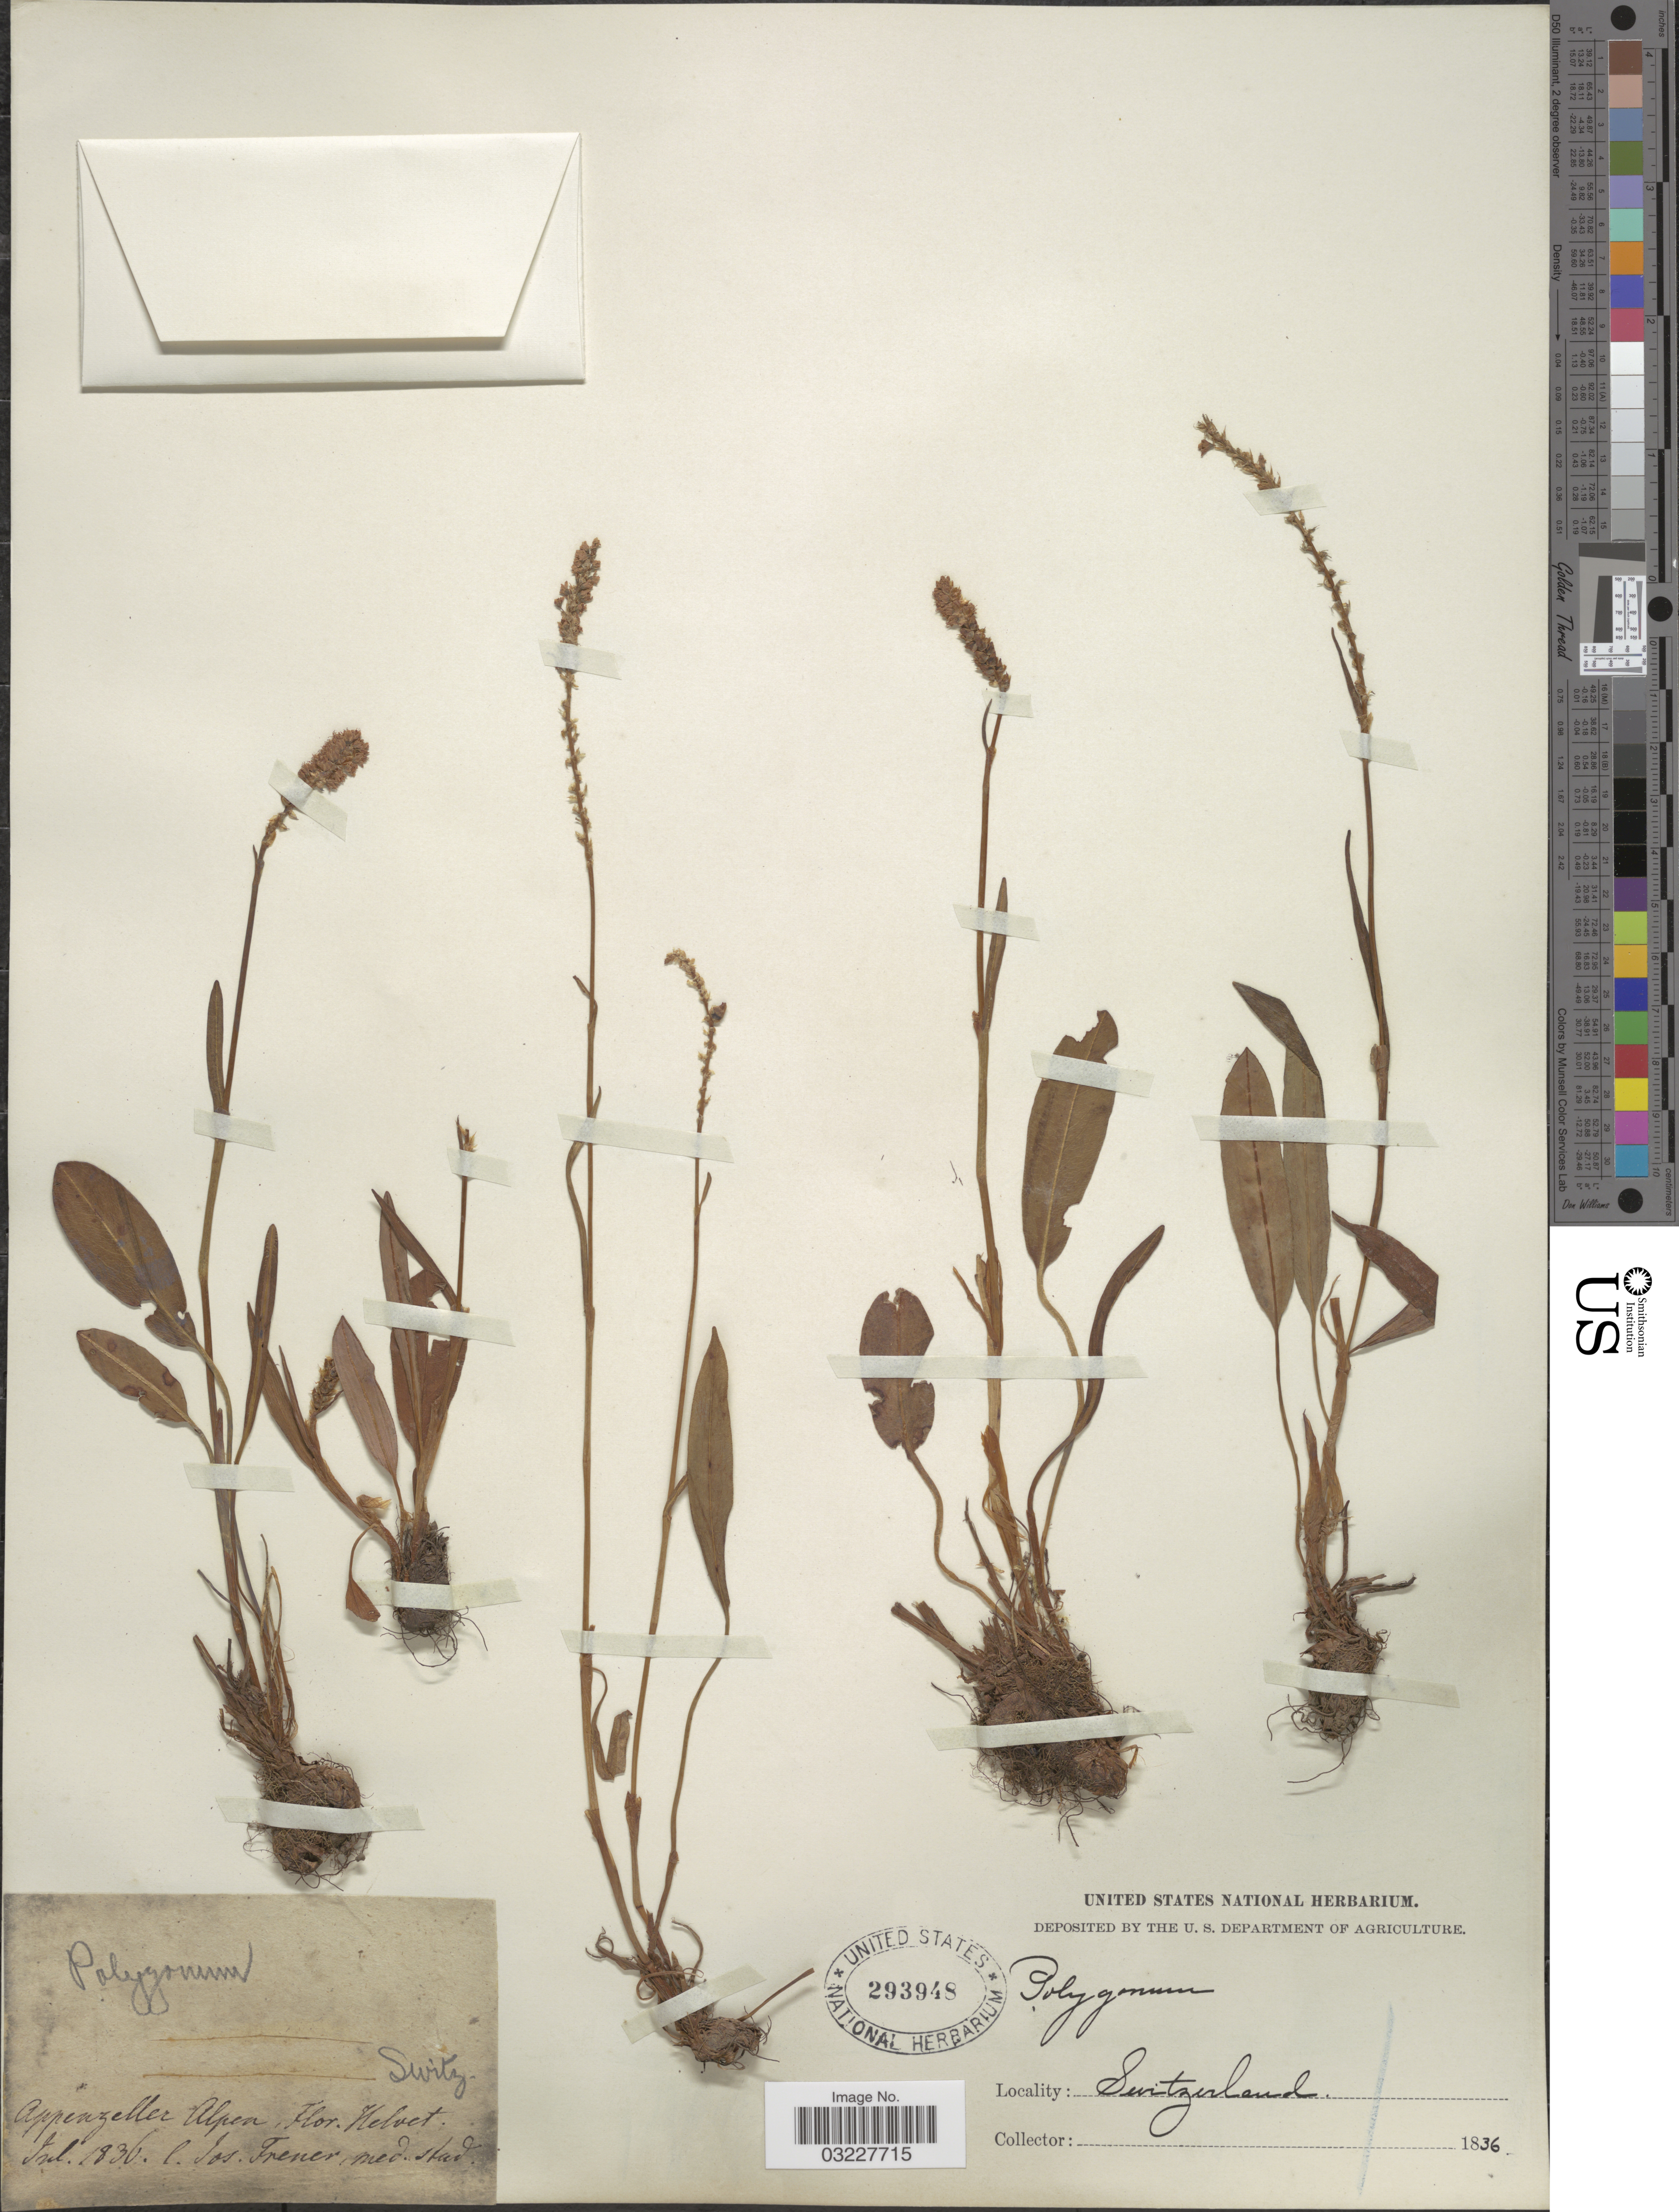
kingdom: Plantae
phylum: Tracheophyta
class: Magnoliopsida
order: Caryophyllales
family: Polygonaceae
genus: Bistorta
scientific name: Bistorta vivipara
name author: (L.) Delarbre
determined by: Strong, Mark T., (BOT), Smithsonian Institution - National Museum of Natural History (UNITED STATES)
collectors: J. Frener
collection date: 1836-07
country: Switzerland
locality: Appenzeller Alpen. Helvet.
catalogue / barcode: US 293948